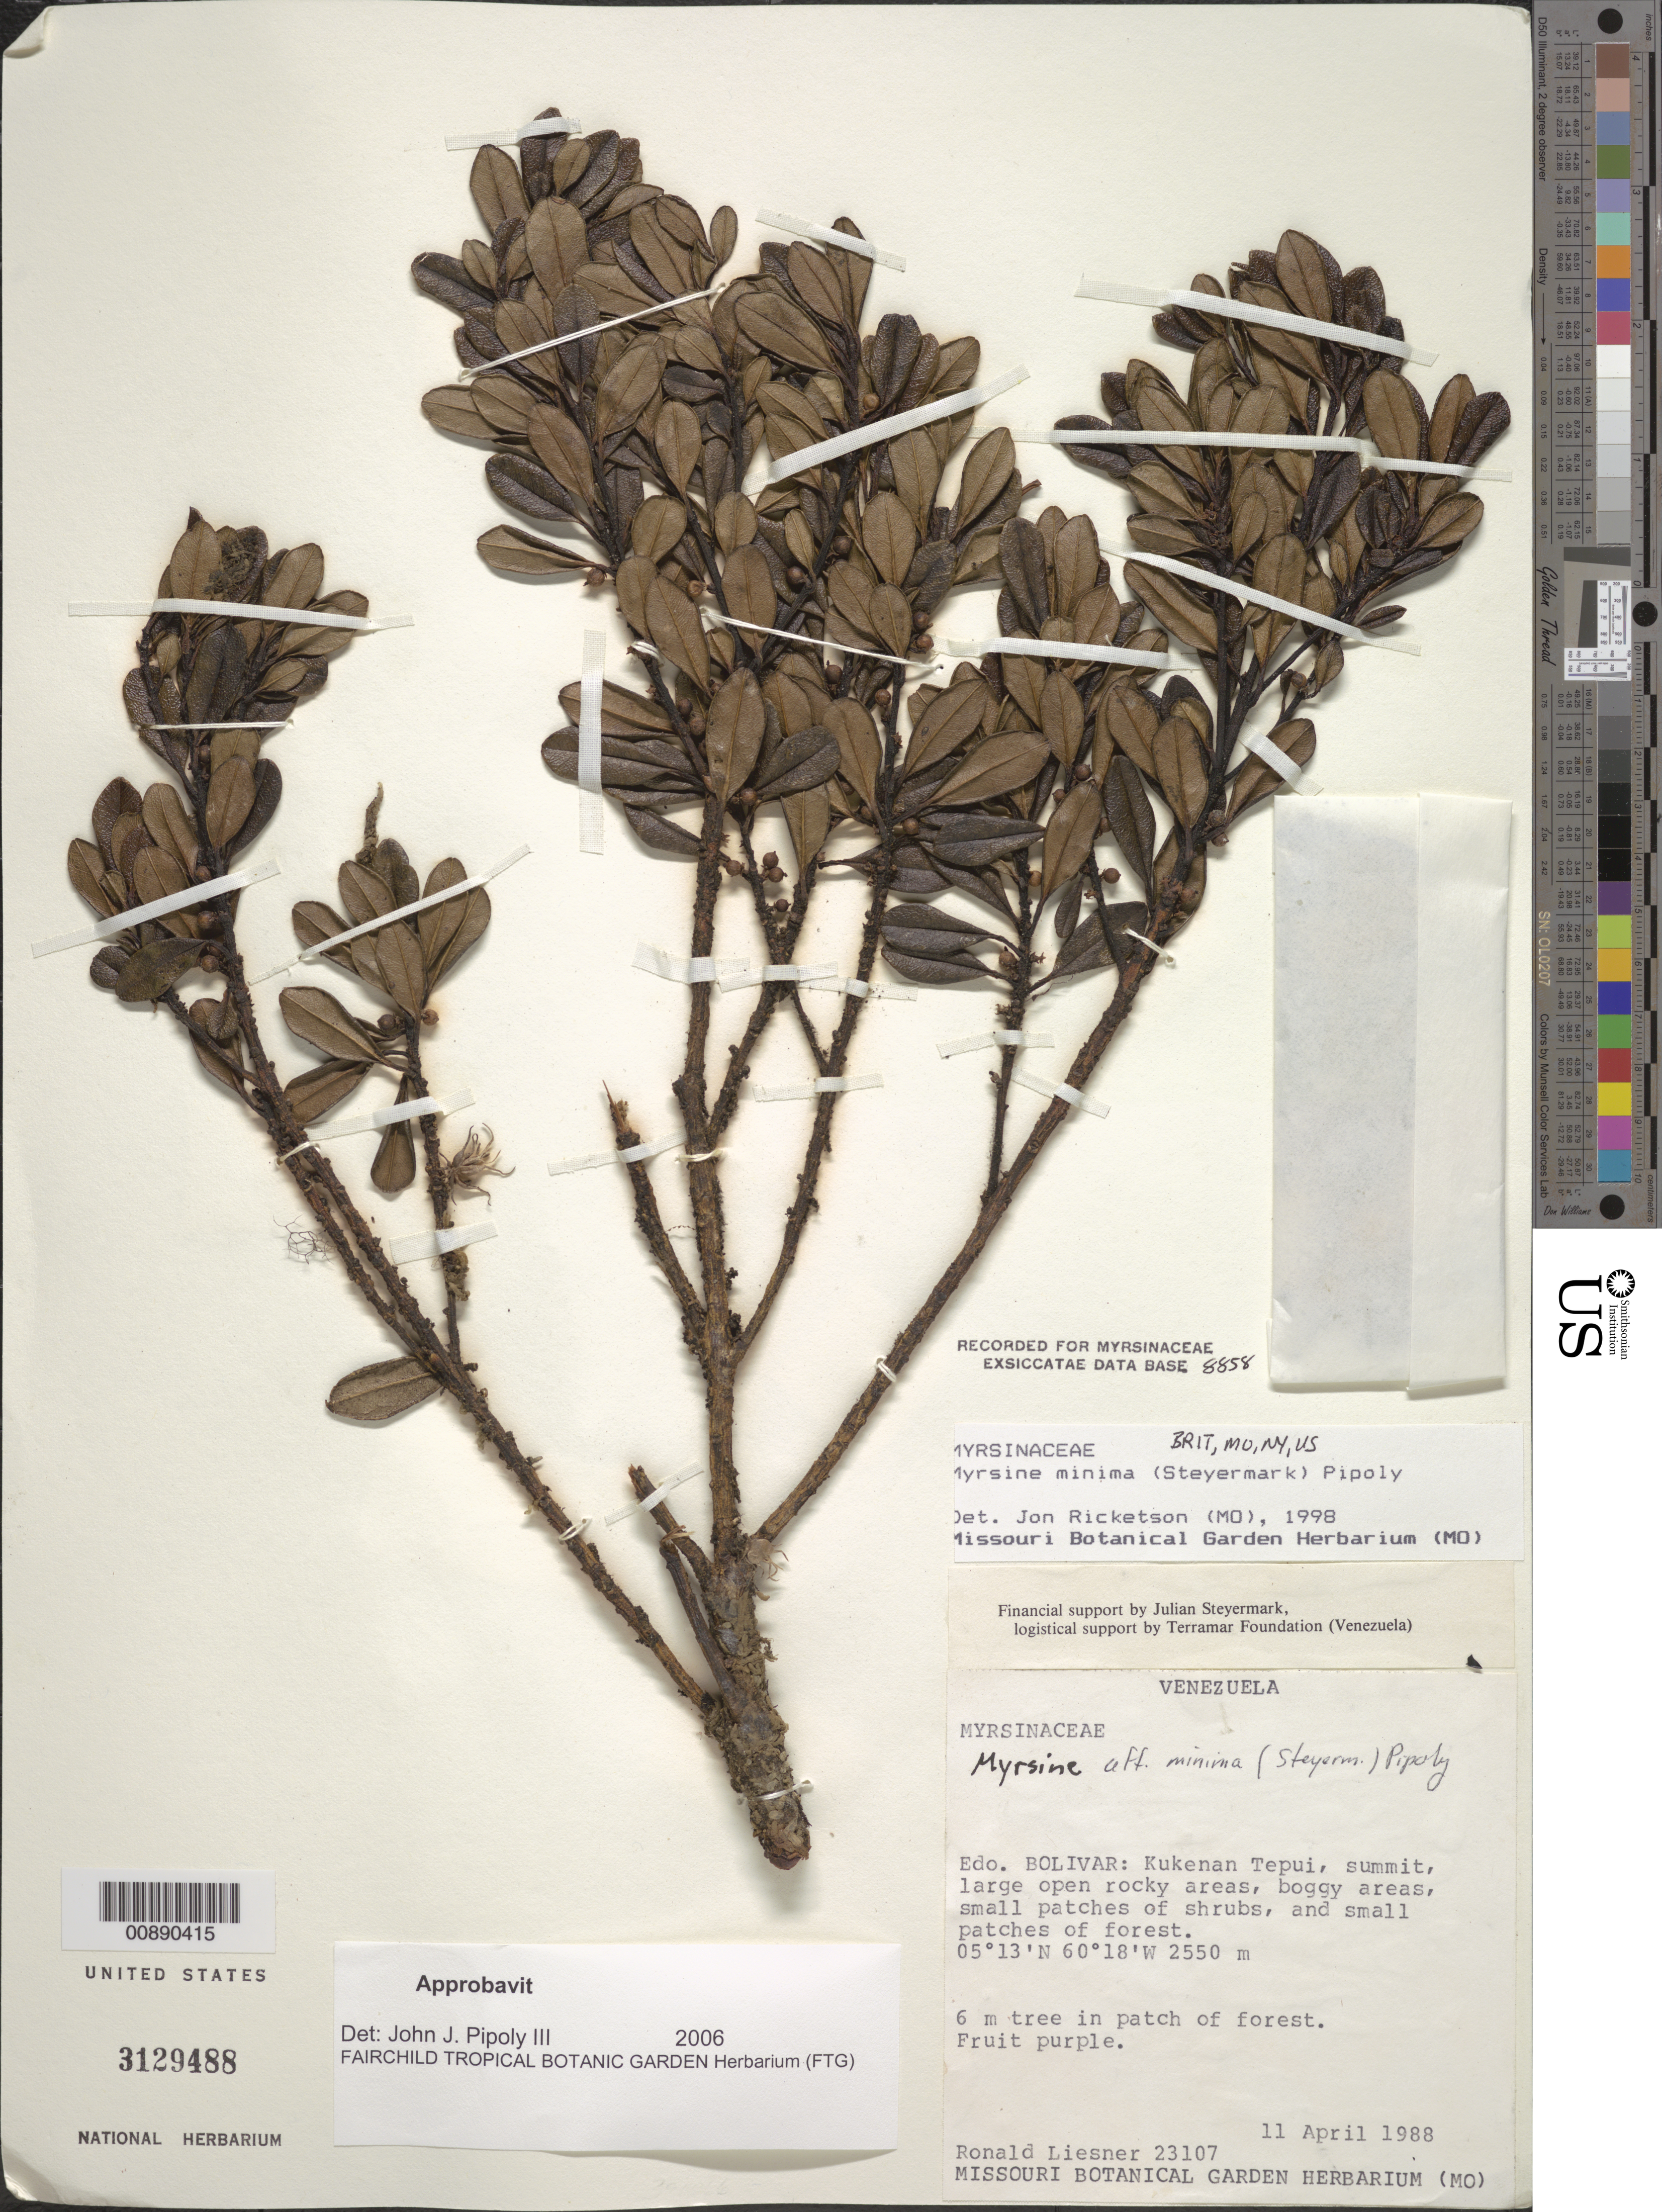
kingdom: Plantae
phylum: Tracheophyta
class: Magnoliopsida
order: Ericales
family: Primulaceae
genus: Myrsine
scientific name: Myrsine minima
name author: (Steyerm.) Pipoly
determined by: Pipoly, J. J., III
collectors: R. L. Liesner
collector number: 23107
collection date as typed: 11-Apr-88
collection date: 1988-04-11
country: Venezuela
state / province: Bolívar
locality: Kukenan tepuí, summit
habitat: Large open rocky areas, boggy areas, small patches of shrubs, small patches of forest; in patch of forest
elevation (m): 2550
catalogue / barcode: US 3129488